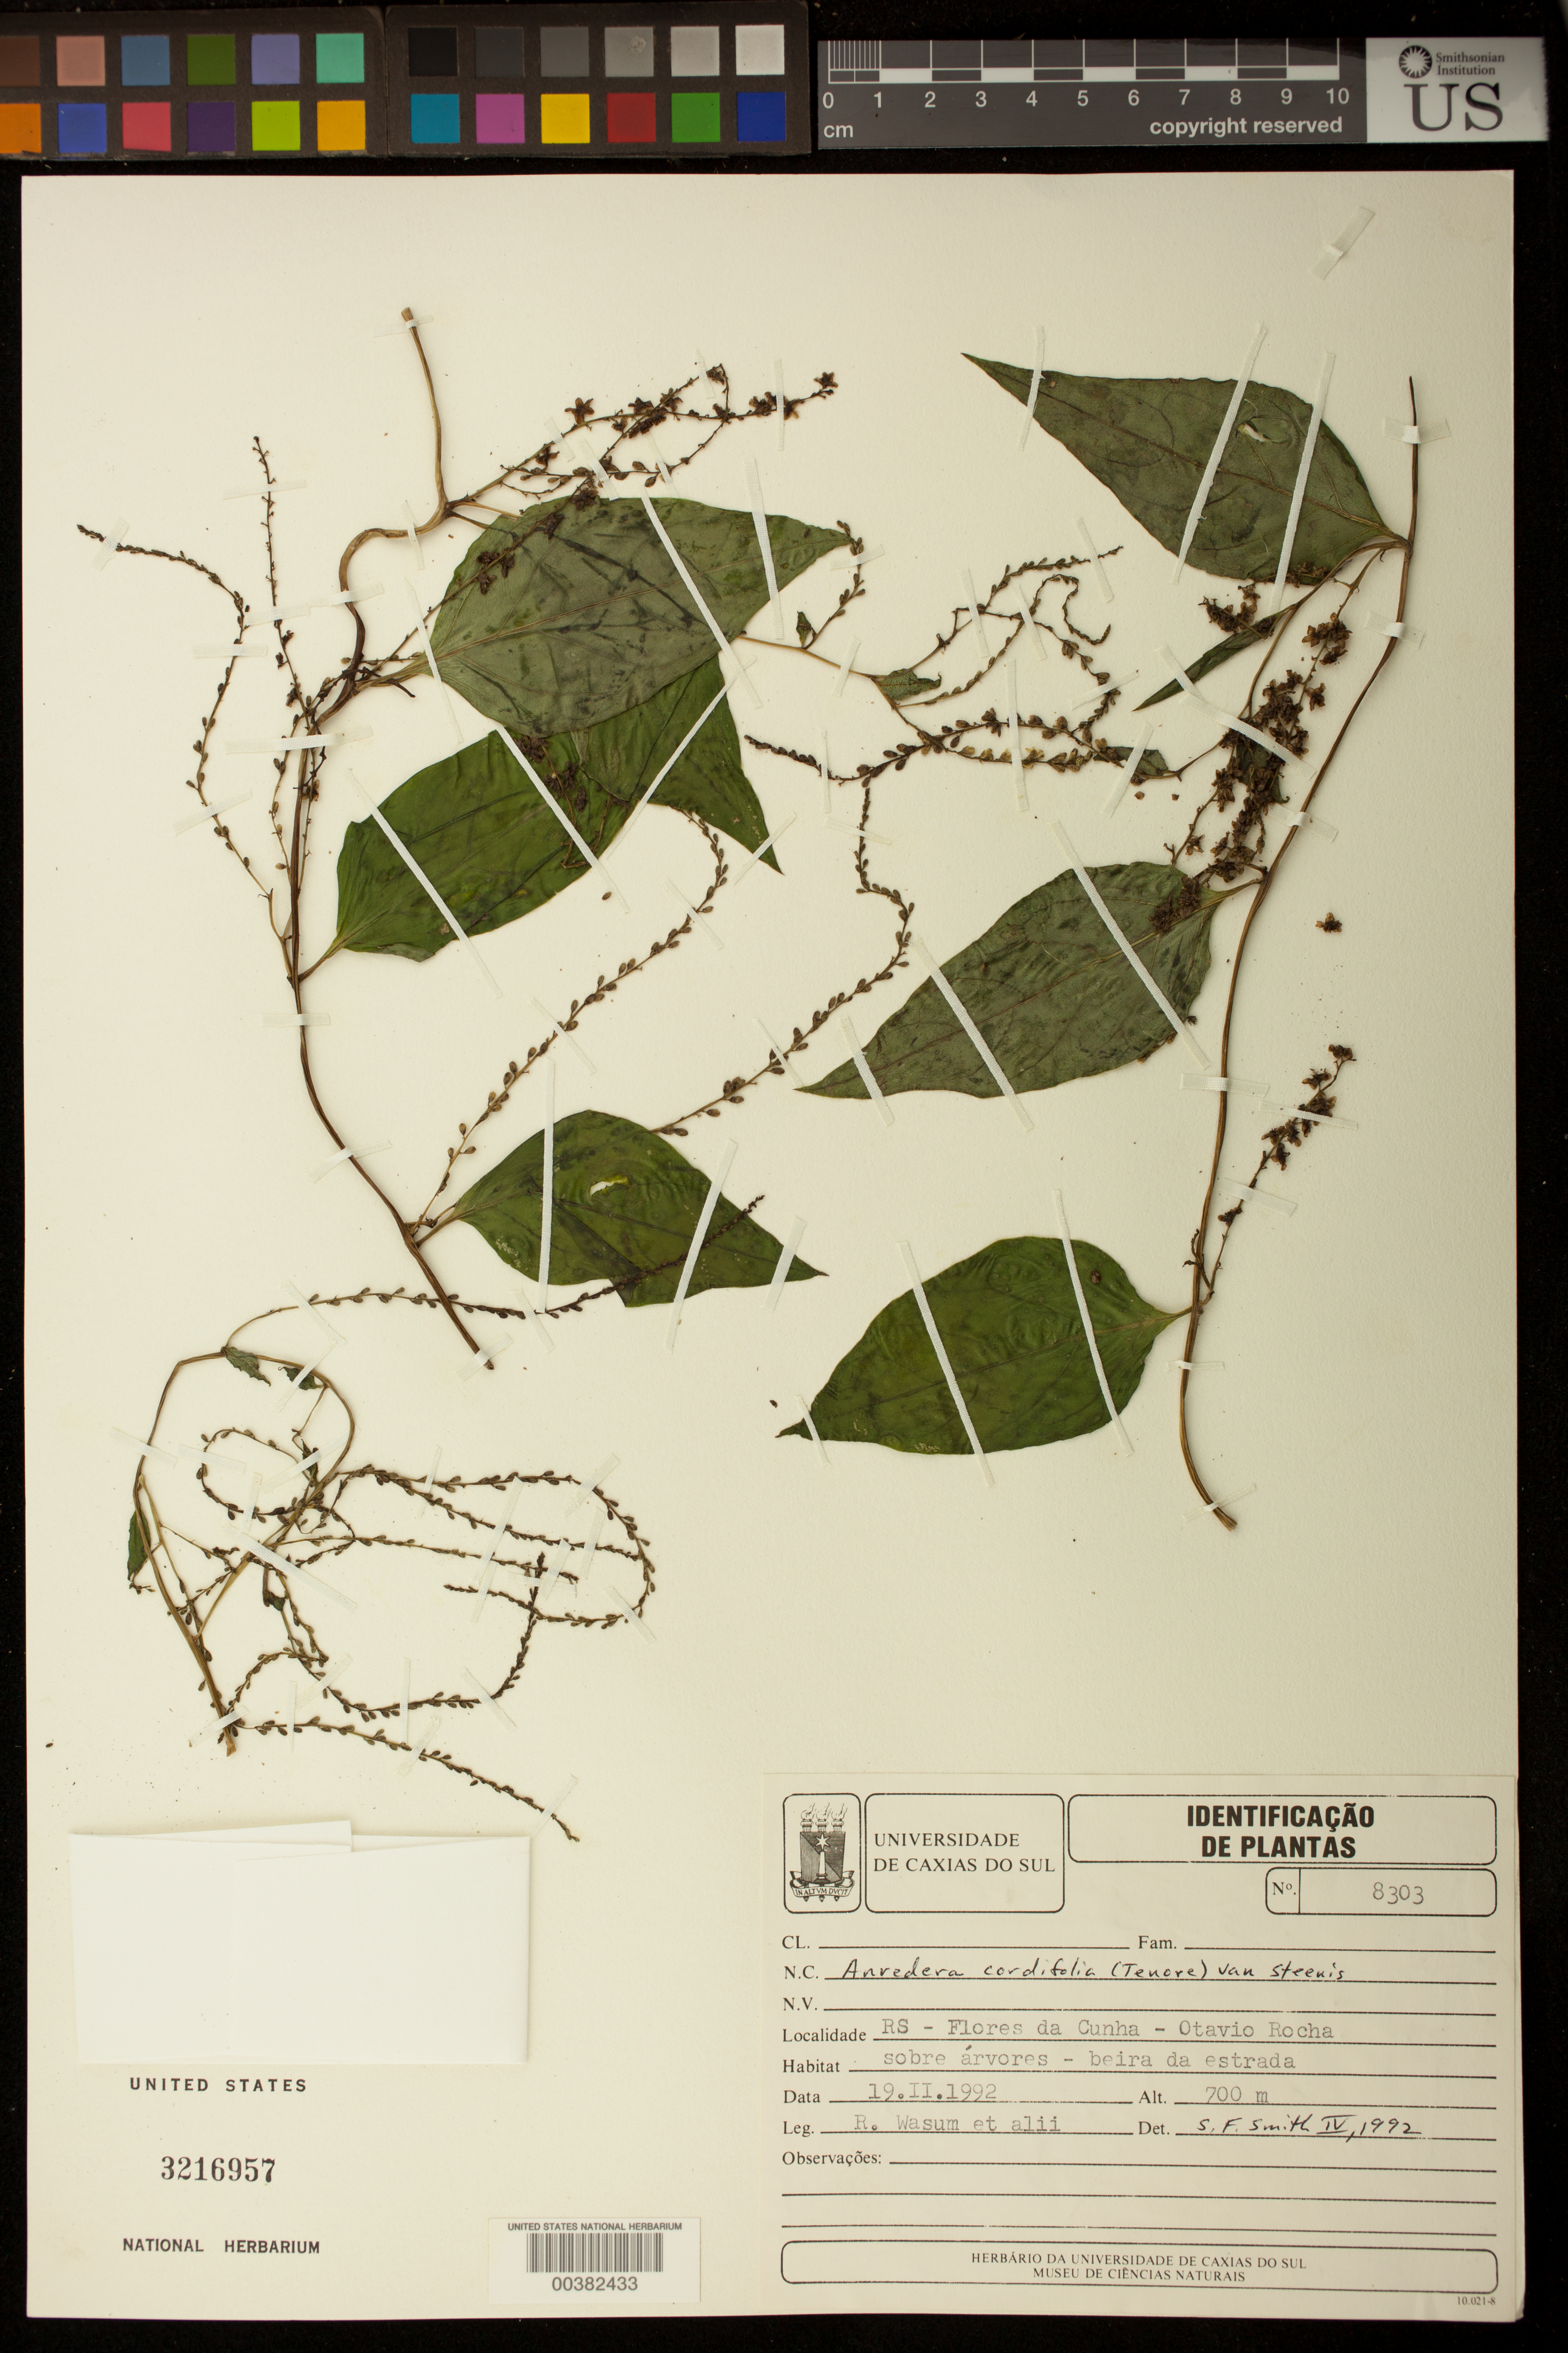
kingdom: Plantae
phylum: Tracheophyta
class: Magnoliopsida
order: Caryophyllales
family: Basellaceae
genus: Anredera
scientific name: Anredera cordifolia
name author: (Ten.) Steenis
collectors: R. A. Wasum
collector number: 8303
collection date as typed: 19 Feb 1992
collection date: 1992-02-19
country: Brazil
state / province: Rio Grande do Sul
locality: Flores de cunha, otavio rocha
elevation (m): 700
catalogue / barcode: US 3216957